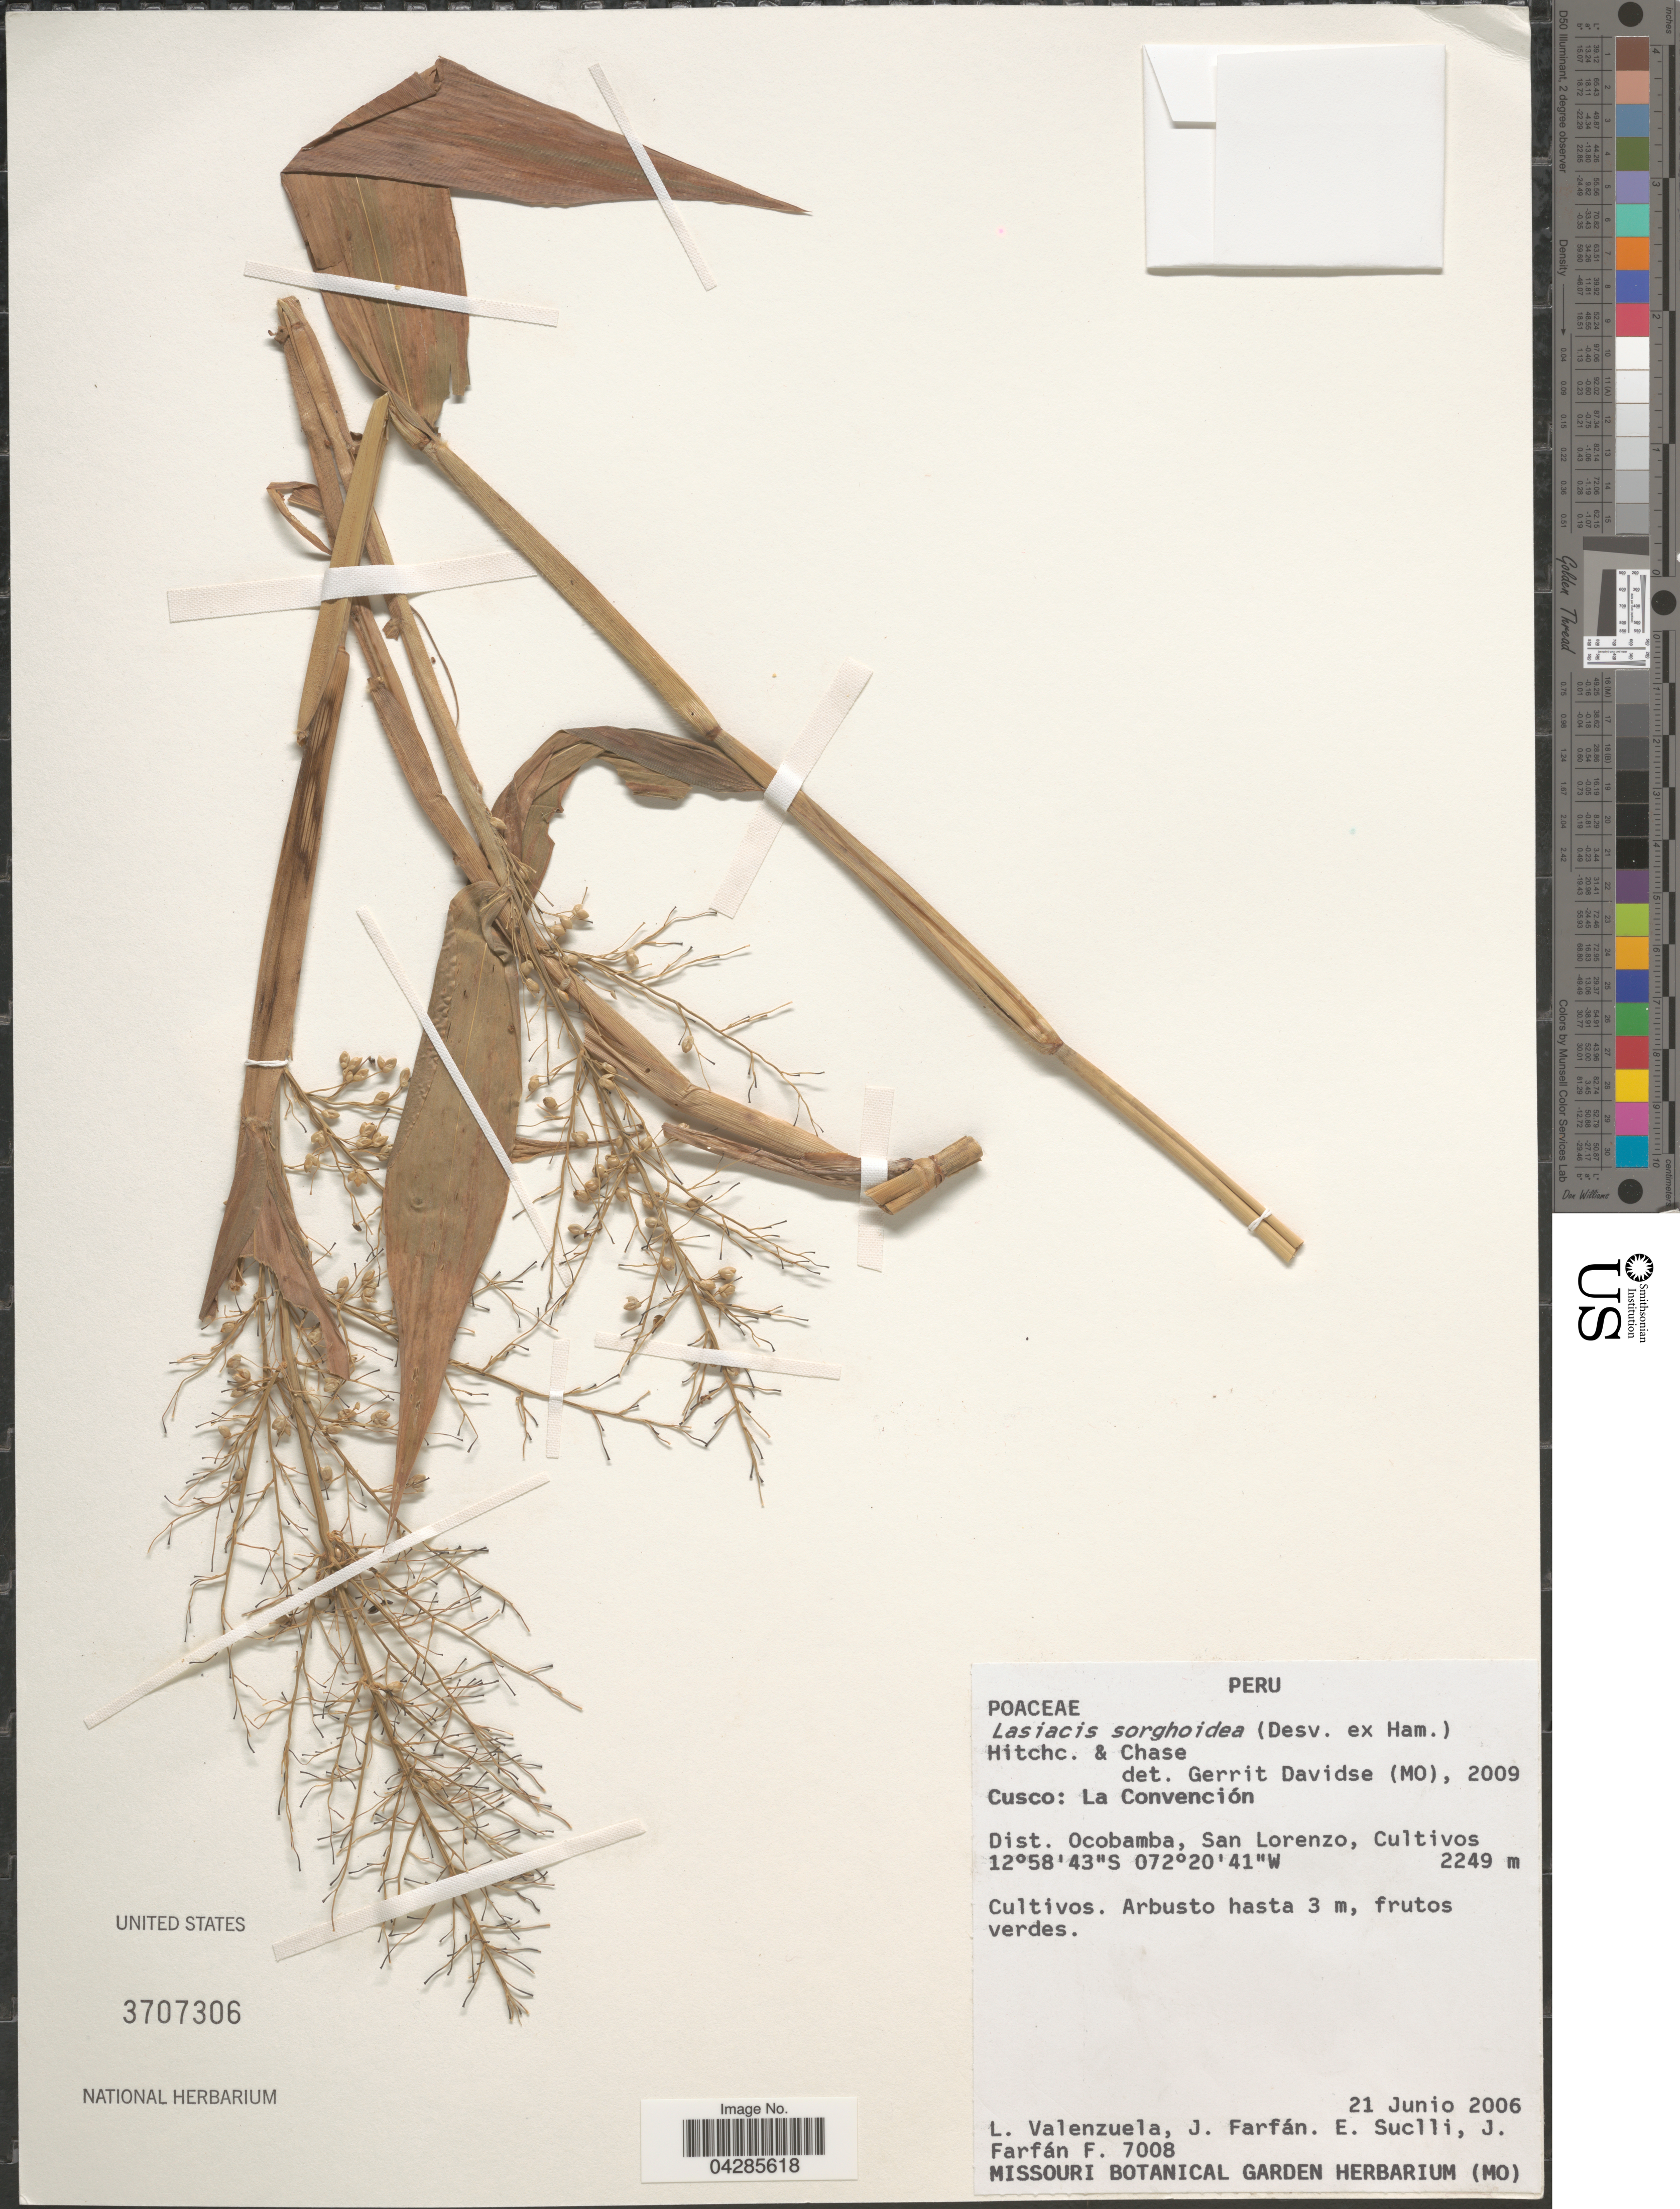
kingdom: Plantae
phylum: Tracheophyta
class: Liliopsida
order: Poales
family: Poaceae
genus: Lasiacis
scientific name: Lasiacis sorghoidea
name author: (Desv. ex Ham.) Hitchc. & Chase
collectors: L. Valenzuela, J. Farfán, E. Suclli & J. Farfán F.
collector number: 7008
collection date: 2006-06-21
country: Peru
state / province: Cusco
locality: La Convención. Dist. Ocobamba, San Lorenzo, Cultivos.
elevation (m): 2249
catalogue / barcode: US 3707306